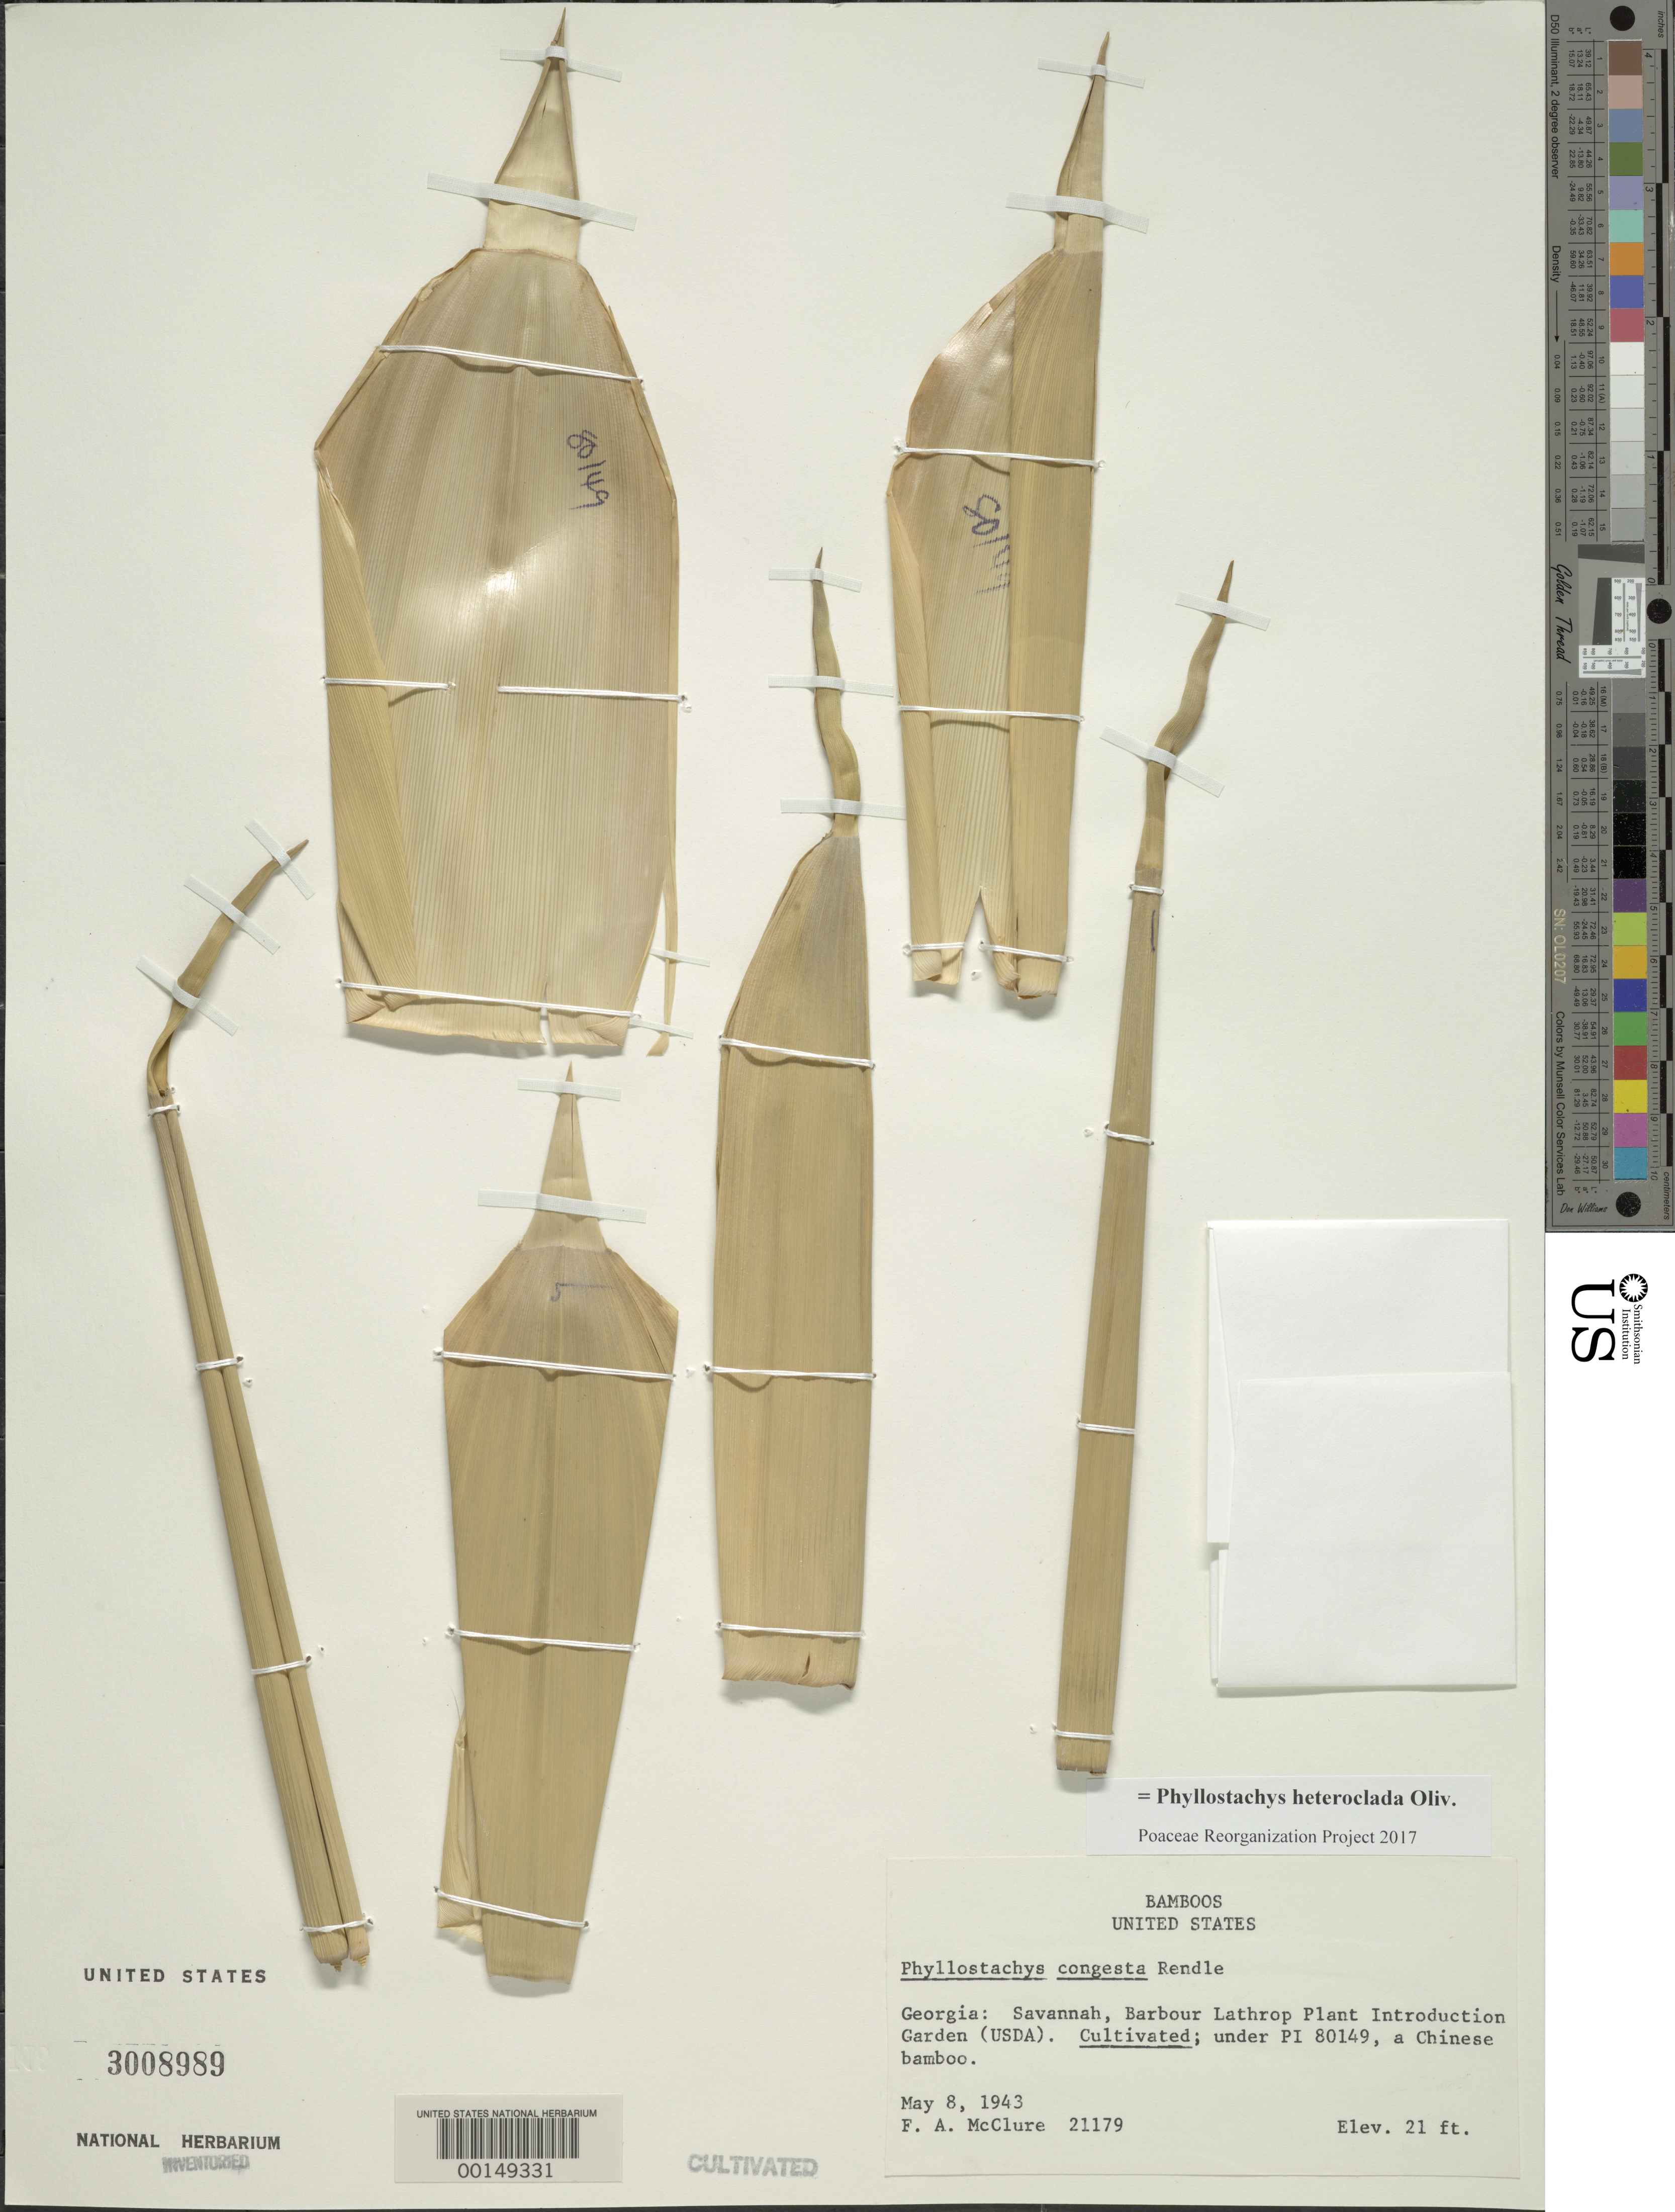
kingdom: Plantae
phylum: Tracheophyta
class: Liliopsida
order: Poales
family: Poaceae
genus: Phyllostachys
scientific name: Phyllostachys heteroclada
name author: Oliv.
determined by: Poaceae Reorganization Project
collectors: F. A. McClure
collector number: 21179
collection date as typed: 08 May 1943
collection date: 1943-05-08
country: United States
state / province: Georgia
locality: Savannah, u.s.p.i. garden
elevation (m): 6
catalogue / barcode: US 3008989